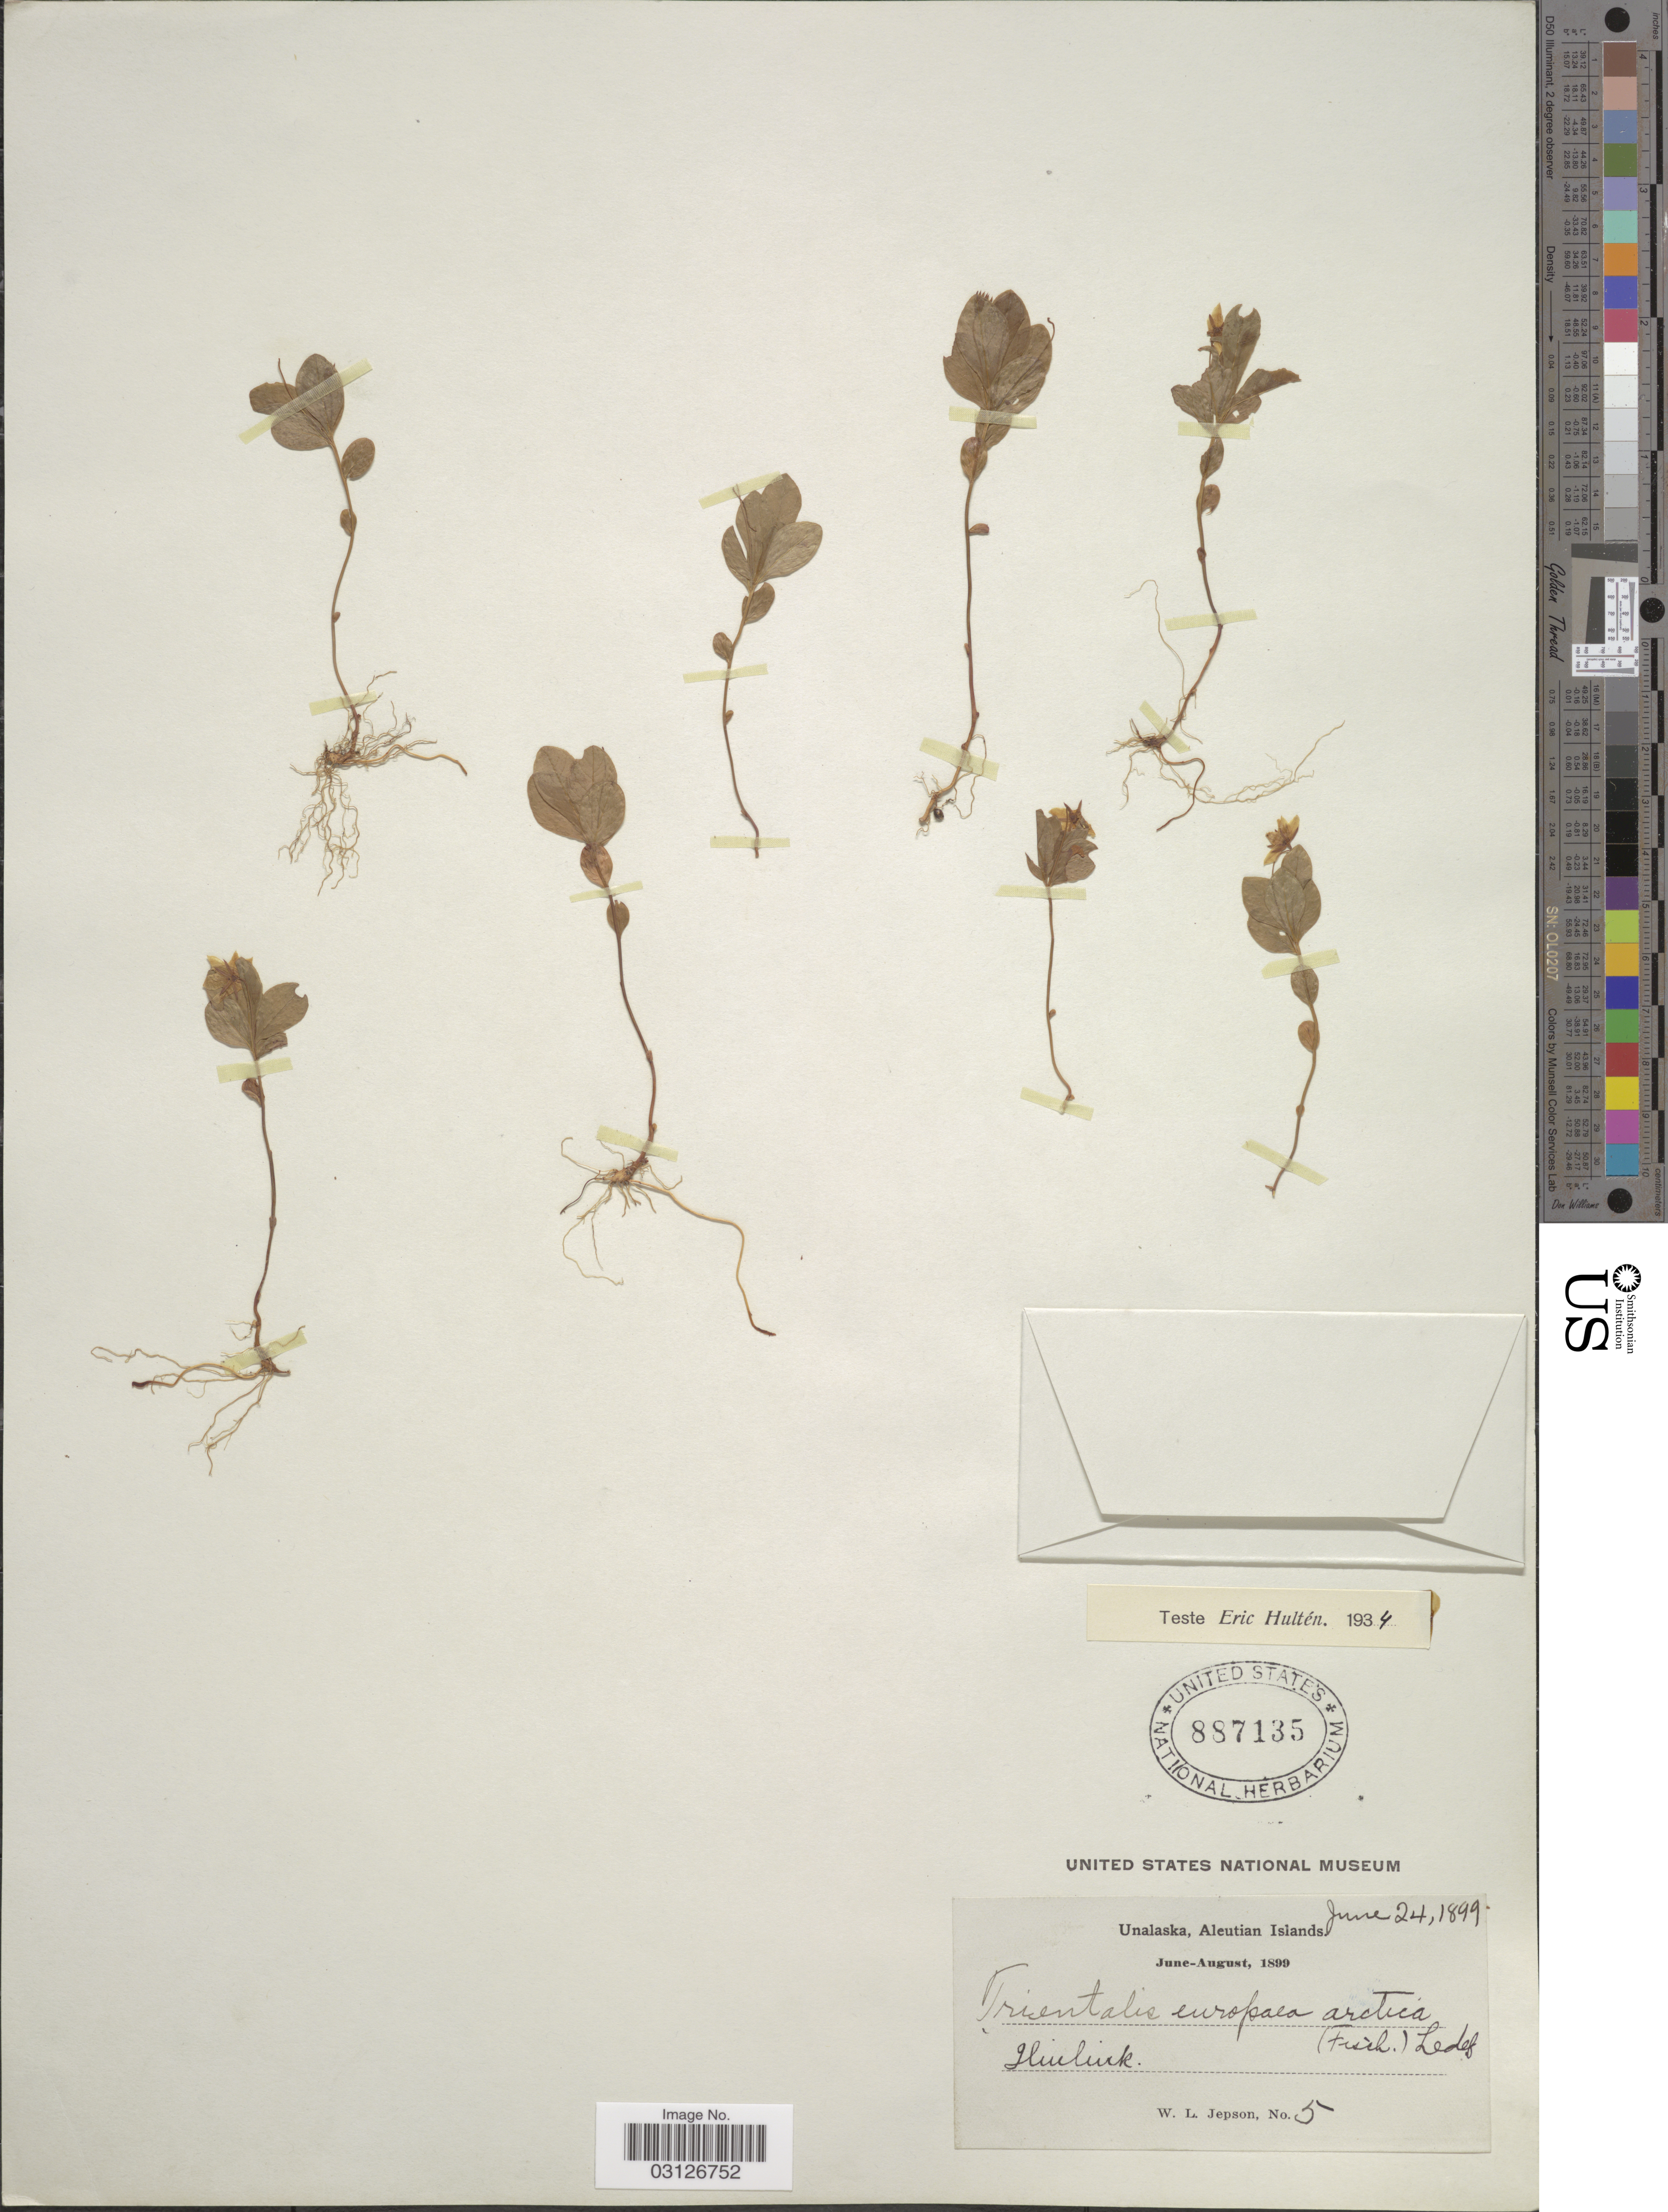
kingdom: Plantae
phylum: Tracheophyta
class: Magnoliopsida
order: Ericales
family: Primulaceae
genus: Trientalis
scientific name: Trientalis europaea subsp. arctica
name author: (Fisch. ex Hook.) Hultén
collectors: W. L. Jepson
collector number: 5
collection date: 1899-06-24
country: United States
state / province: Alaska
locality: Unalaska, Aleutian Islands.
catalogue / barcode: US 887135